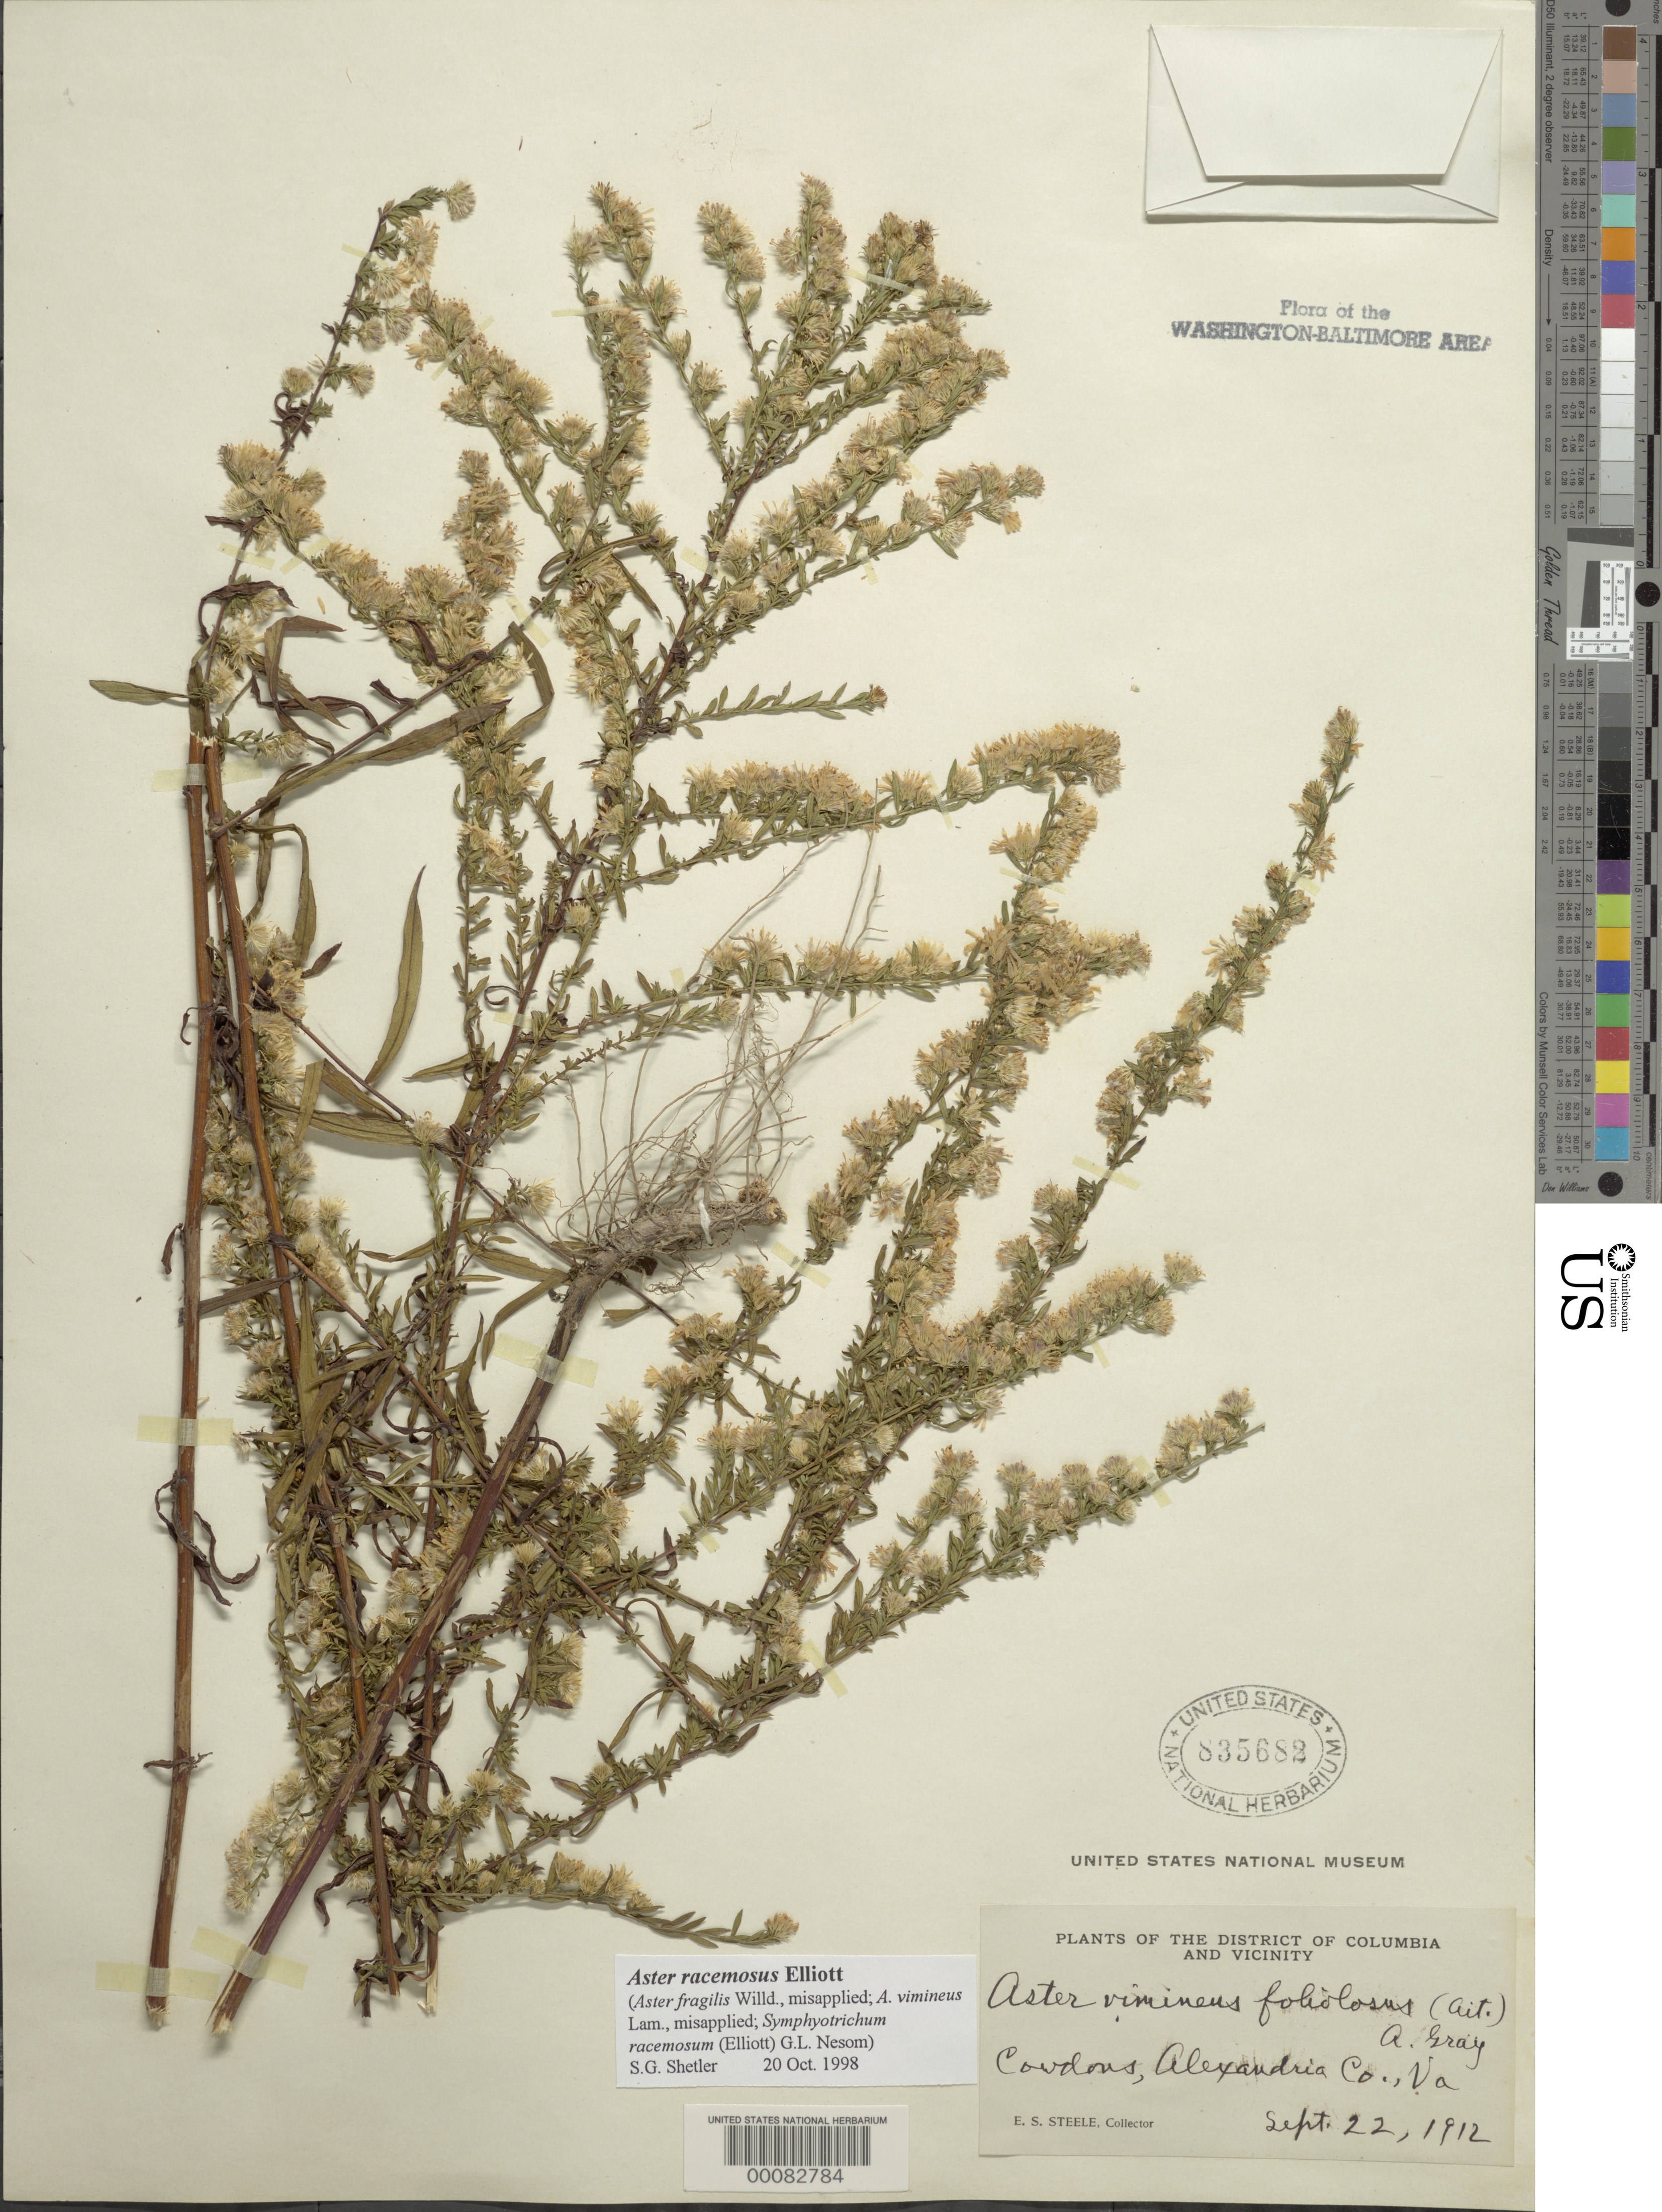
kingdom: Plantae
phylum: Tracheophyta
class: Magnoliopsida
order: Asterales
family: Asteraceae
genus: Symphyotrichum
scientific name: Symphyotrichum racemosum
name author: (Elliott) G.L. Nesom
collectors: E. Steele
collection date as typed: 22 Sep 1912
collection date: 1912-09-22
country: United States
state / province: Virginia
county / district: Arlington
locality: Cowdons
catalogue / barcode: US 835682